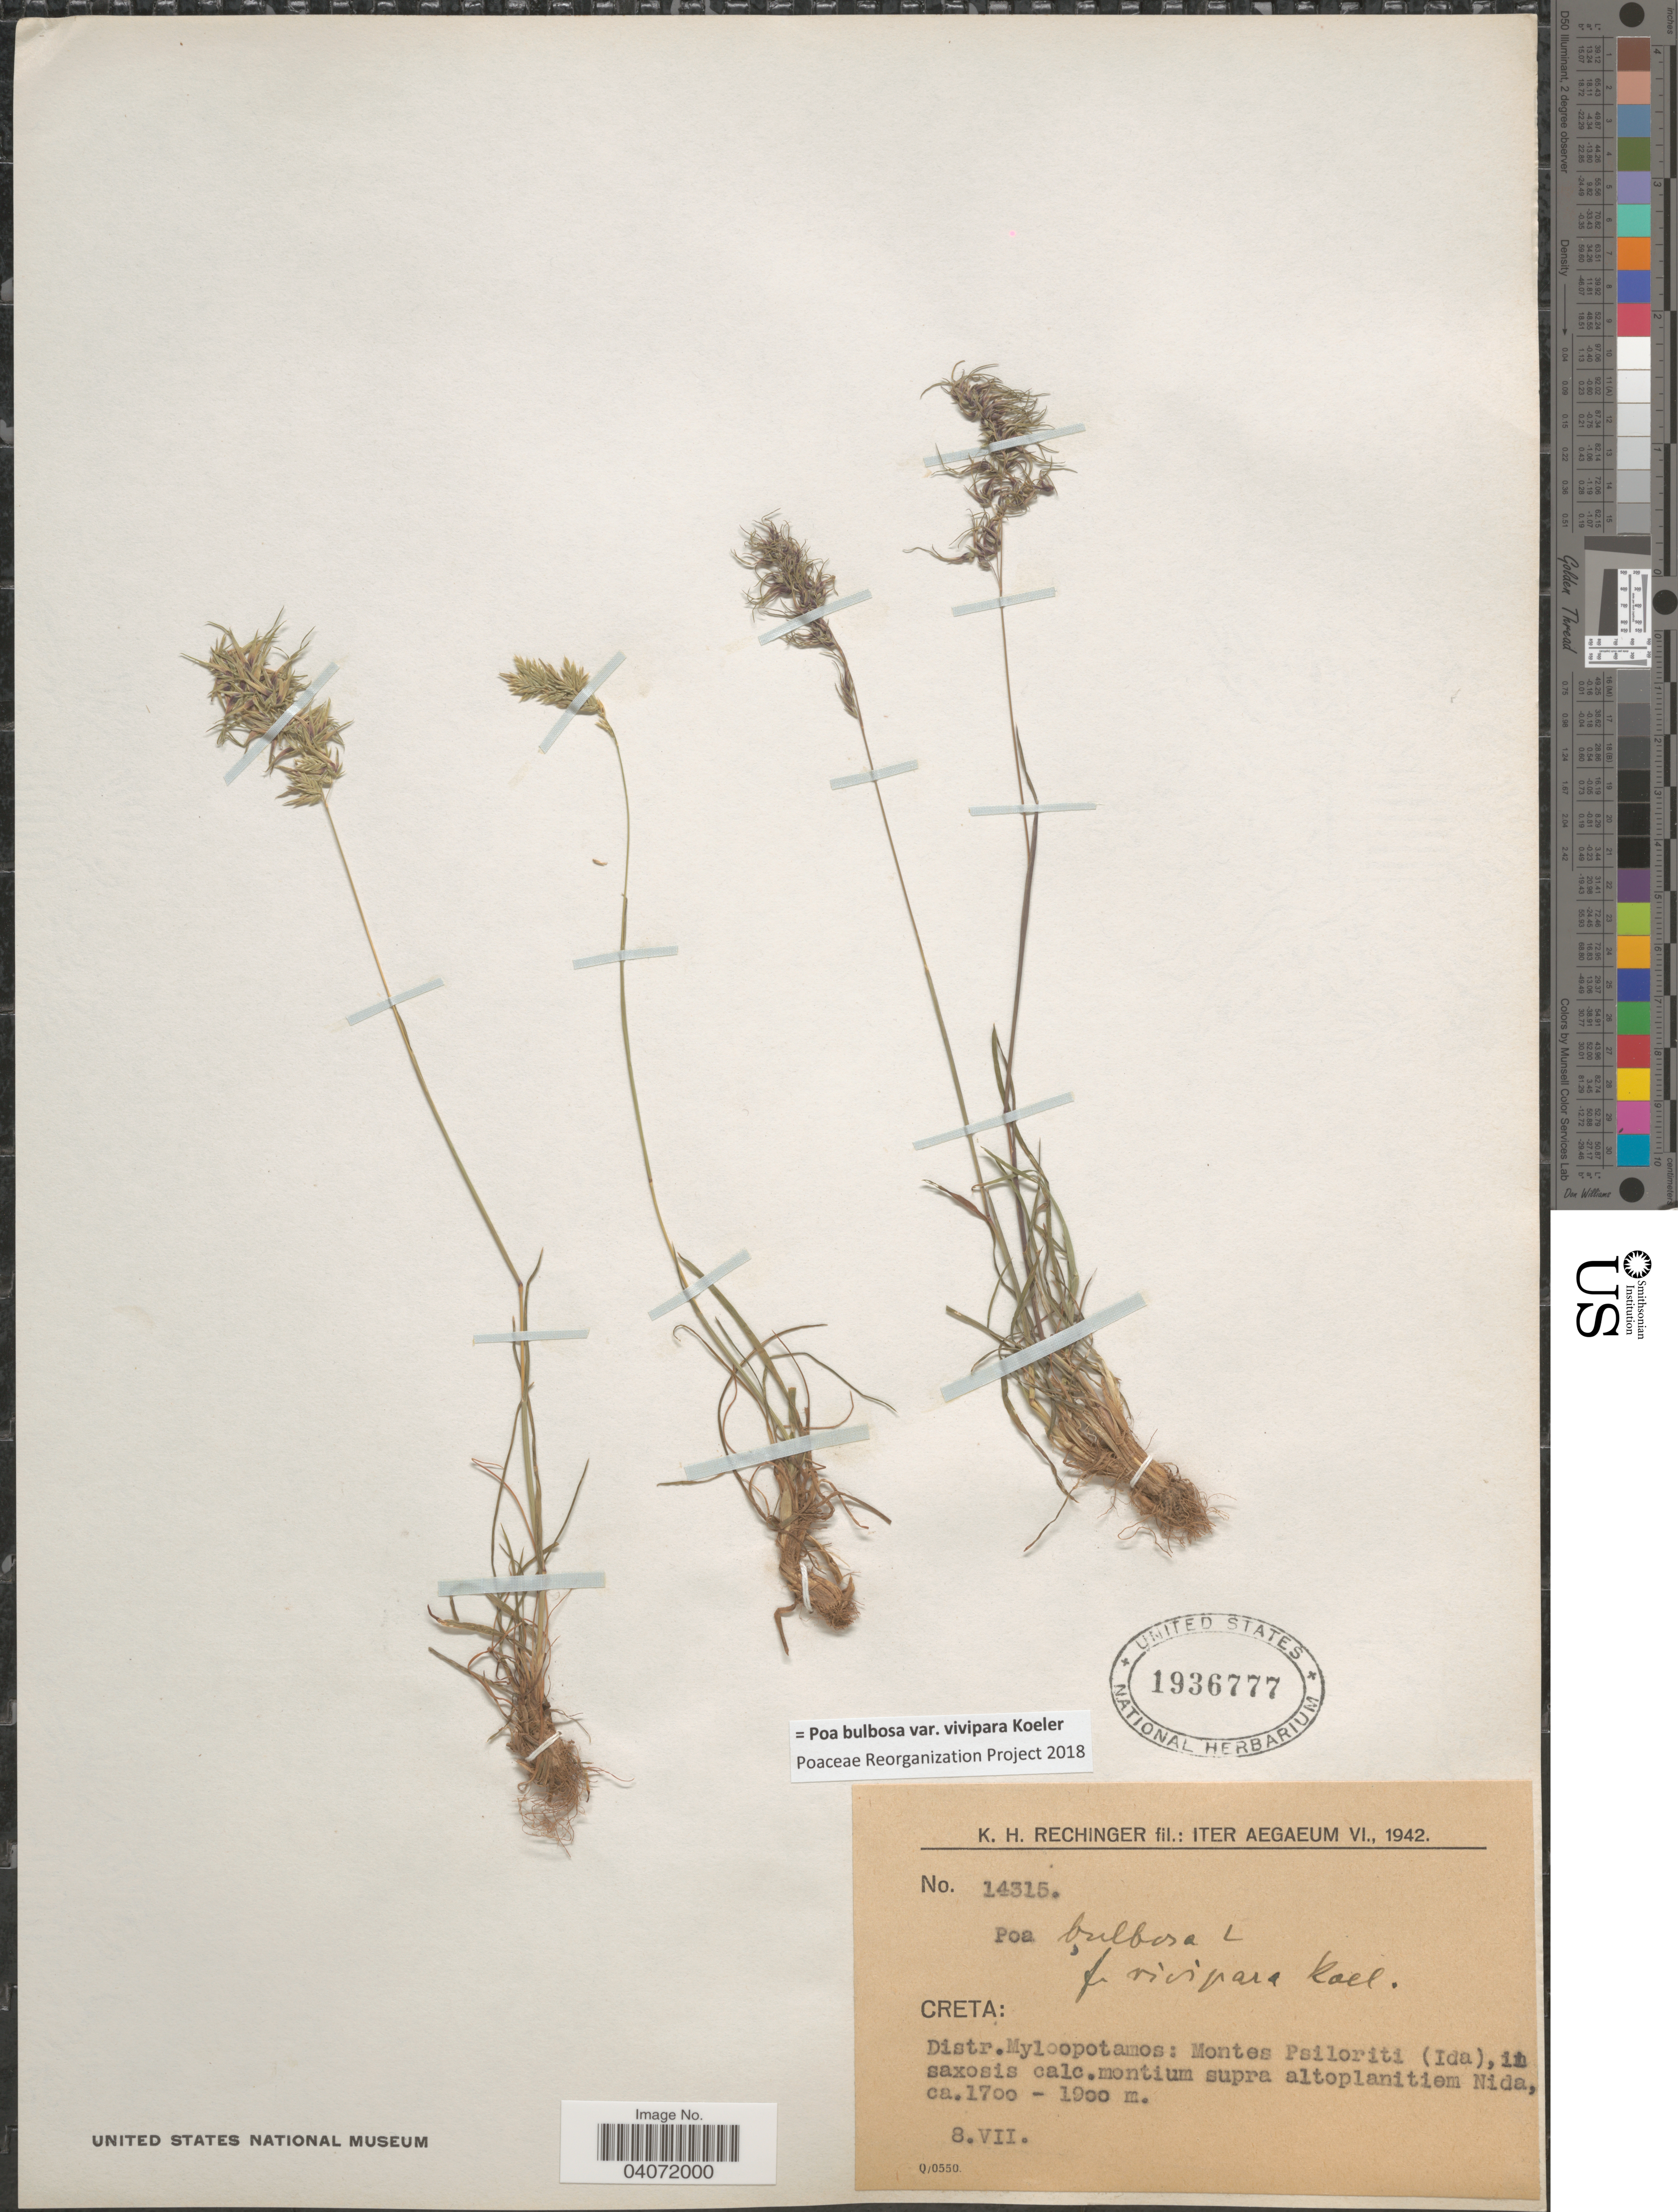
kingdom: Plantae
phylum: Tracheophyta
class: Liliopsida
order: Poales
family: Poaceae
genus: Poa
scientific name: Poa bulbosa subsp. bulbosa var. vivipara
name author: Koeler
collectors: K. H. Rechinger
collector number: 14315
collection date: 1942-07-08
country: Greece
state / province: Crete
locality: Iter Aegaeum VI., 1942. Creta: Distr. Myloopotamos: Montes Psiloriti (Ida), in saxosis calc. montium supra altoplanitem Nida.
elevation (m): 1700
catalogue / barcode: US 1936777